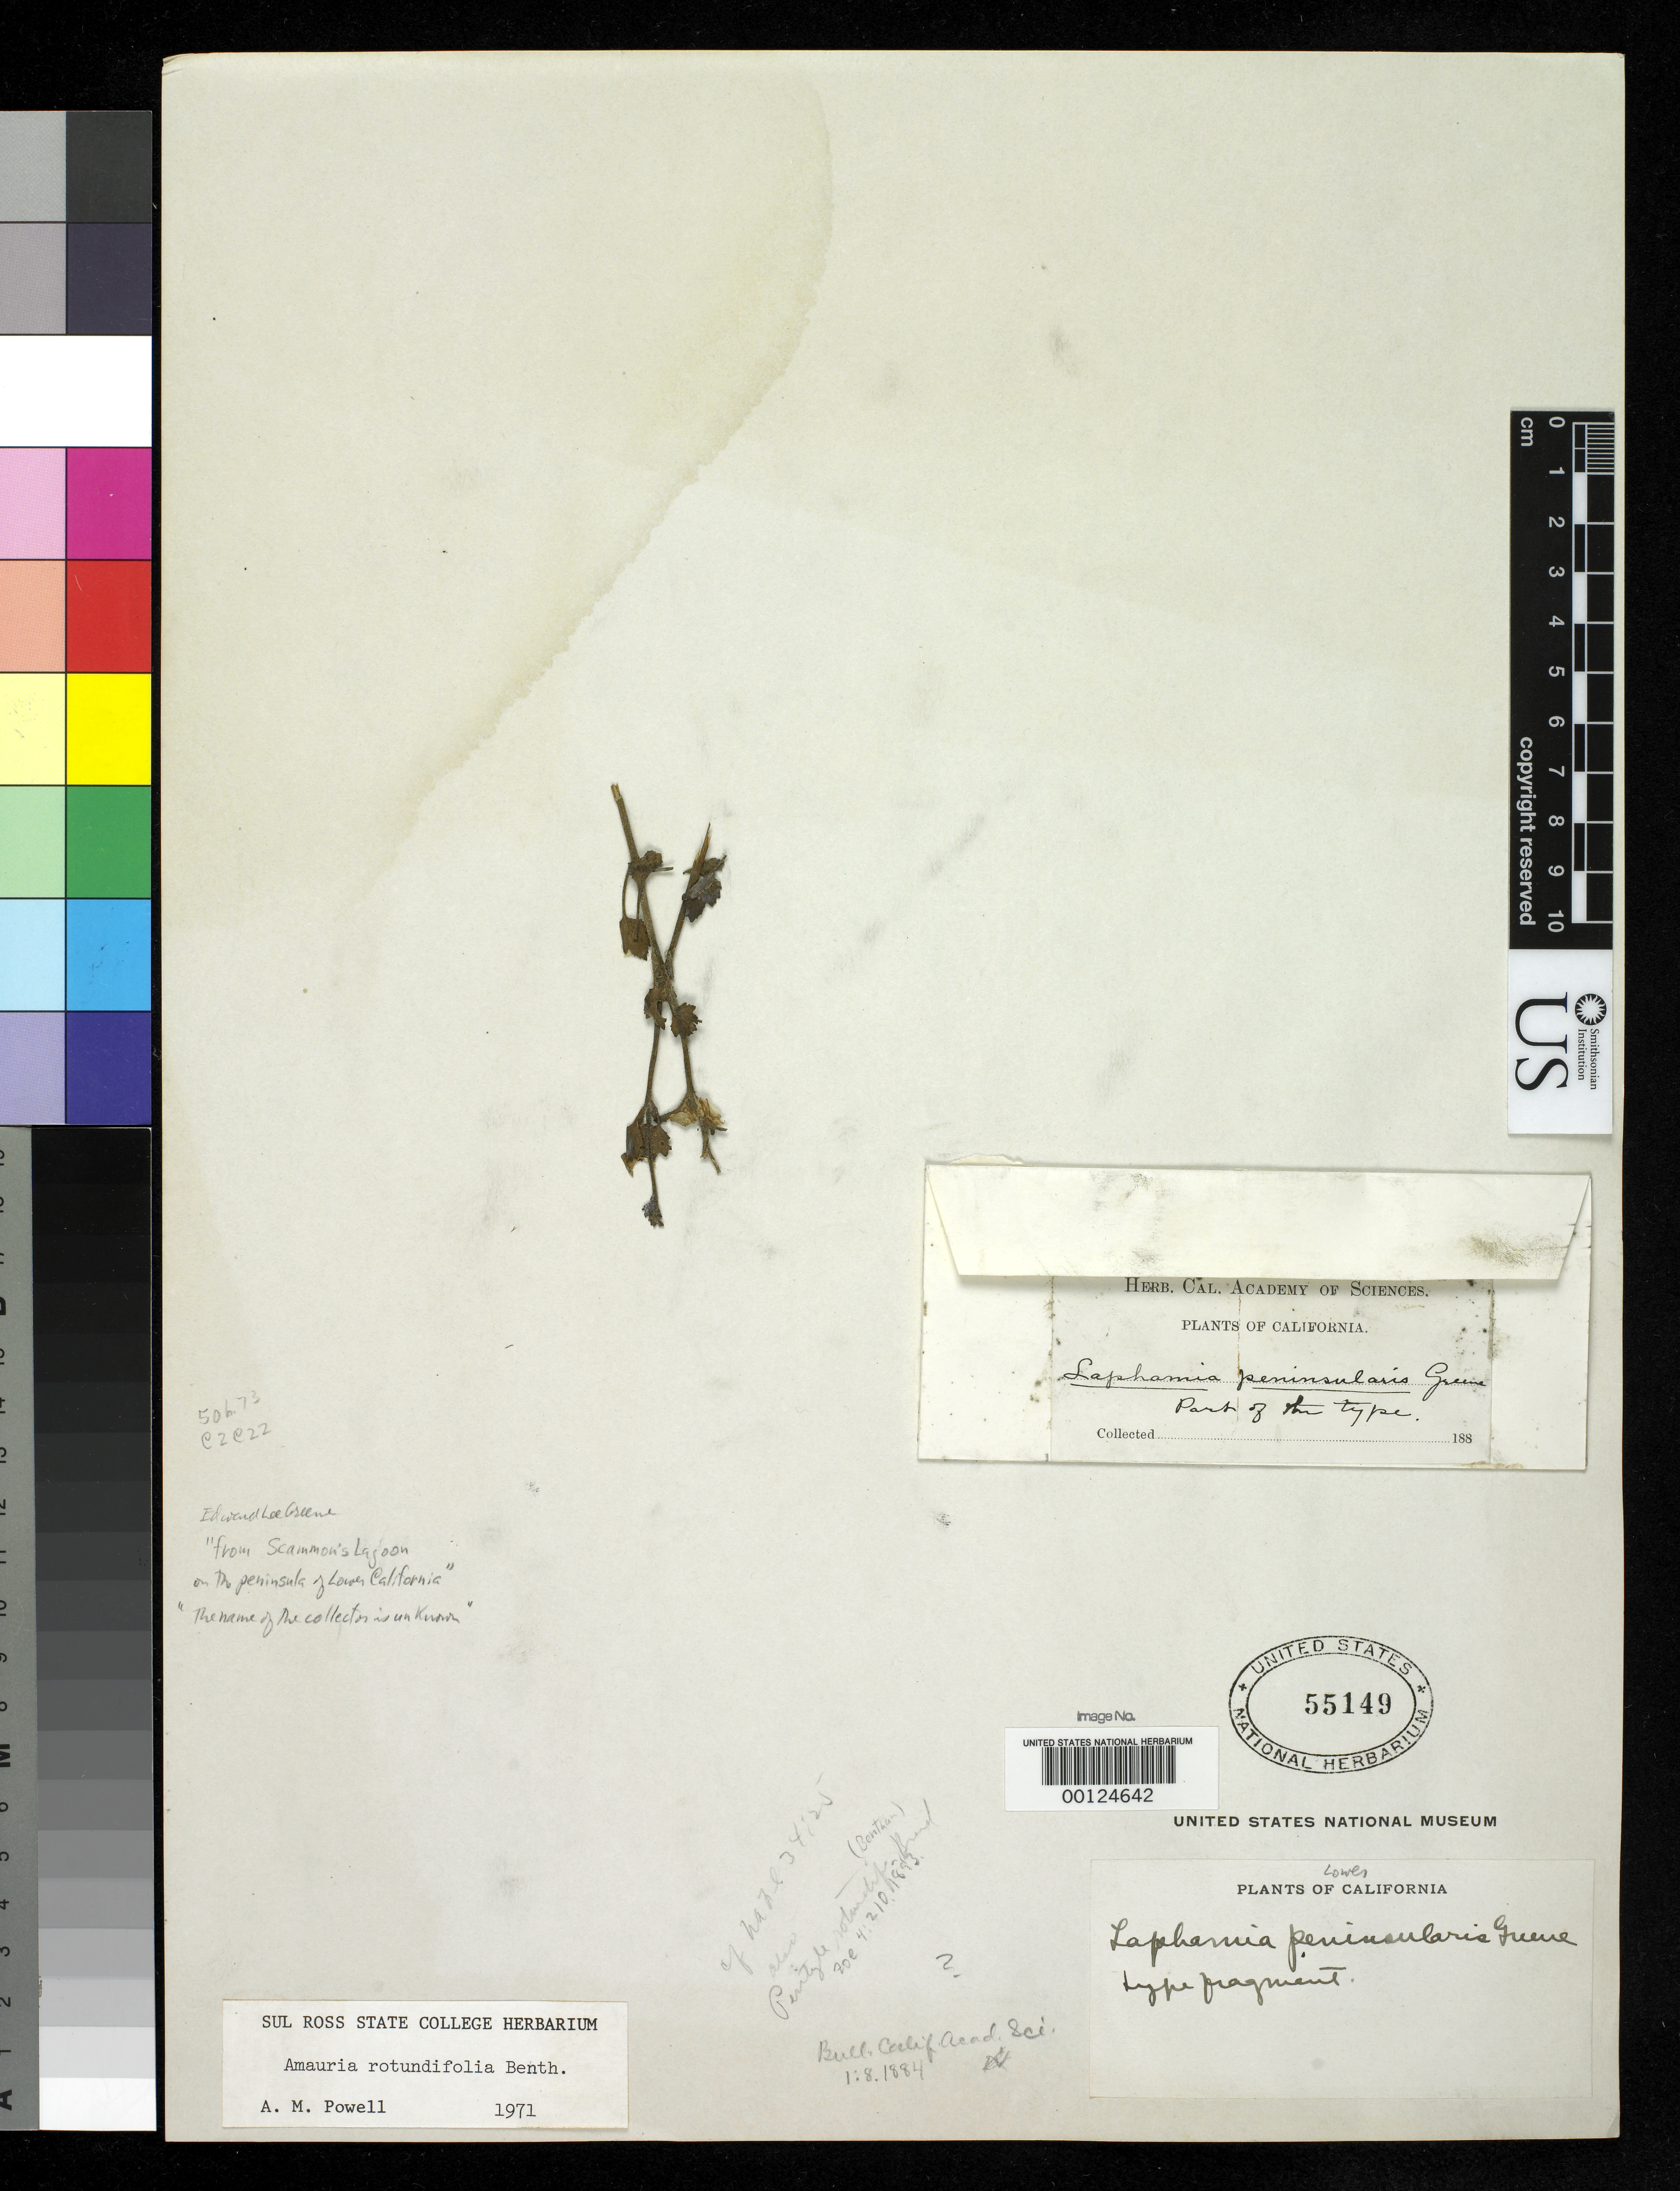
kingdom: Plantae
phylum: Tracheophyta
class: Magnoliopsida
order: Asterales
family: Asteraceae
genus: Laphamia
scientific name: Laphamia peninsularis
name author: Greene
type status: Type Collection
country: Mexico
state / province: Baja California Sur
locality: Scammon's Lagoon.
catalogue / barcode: US 55149